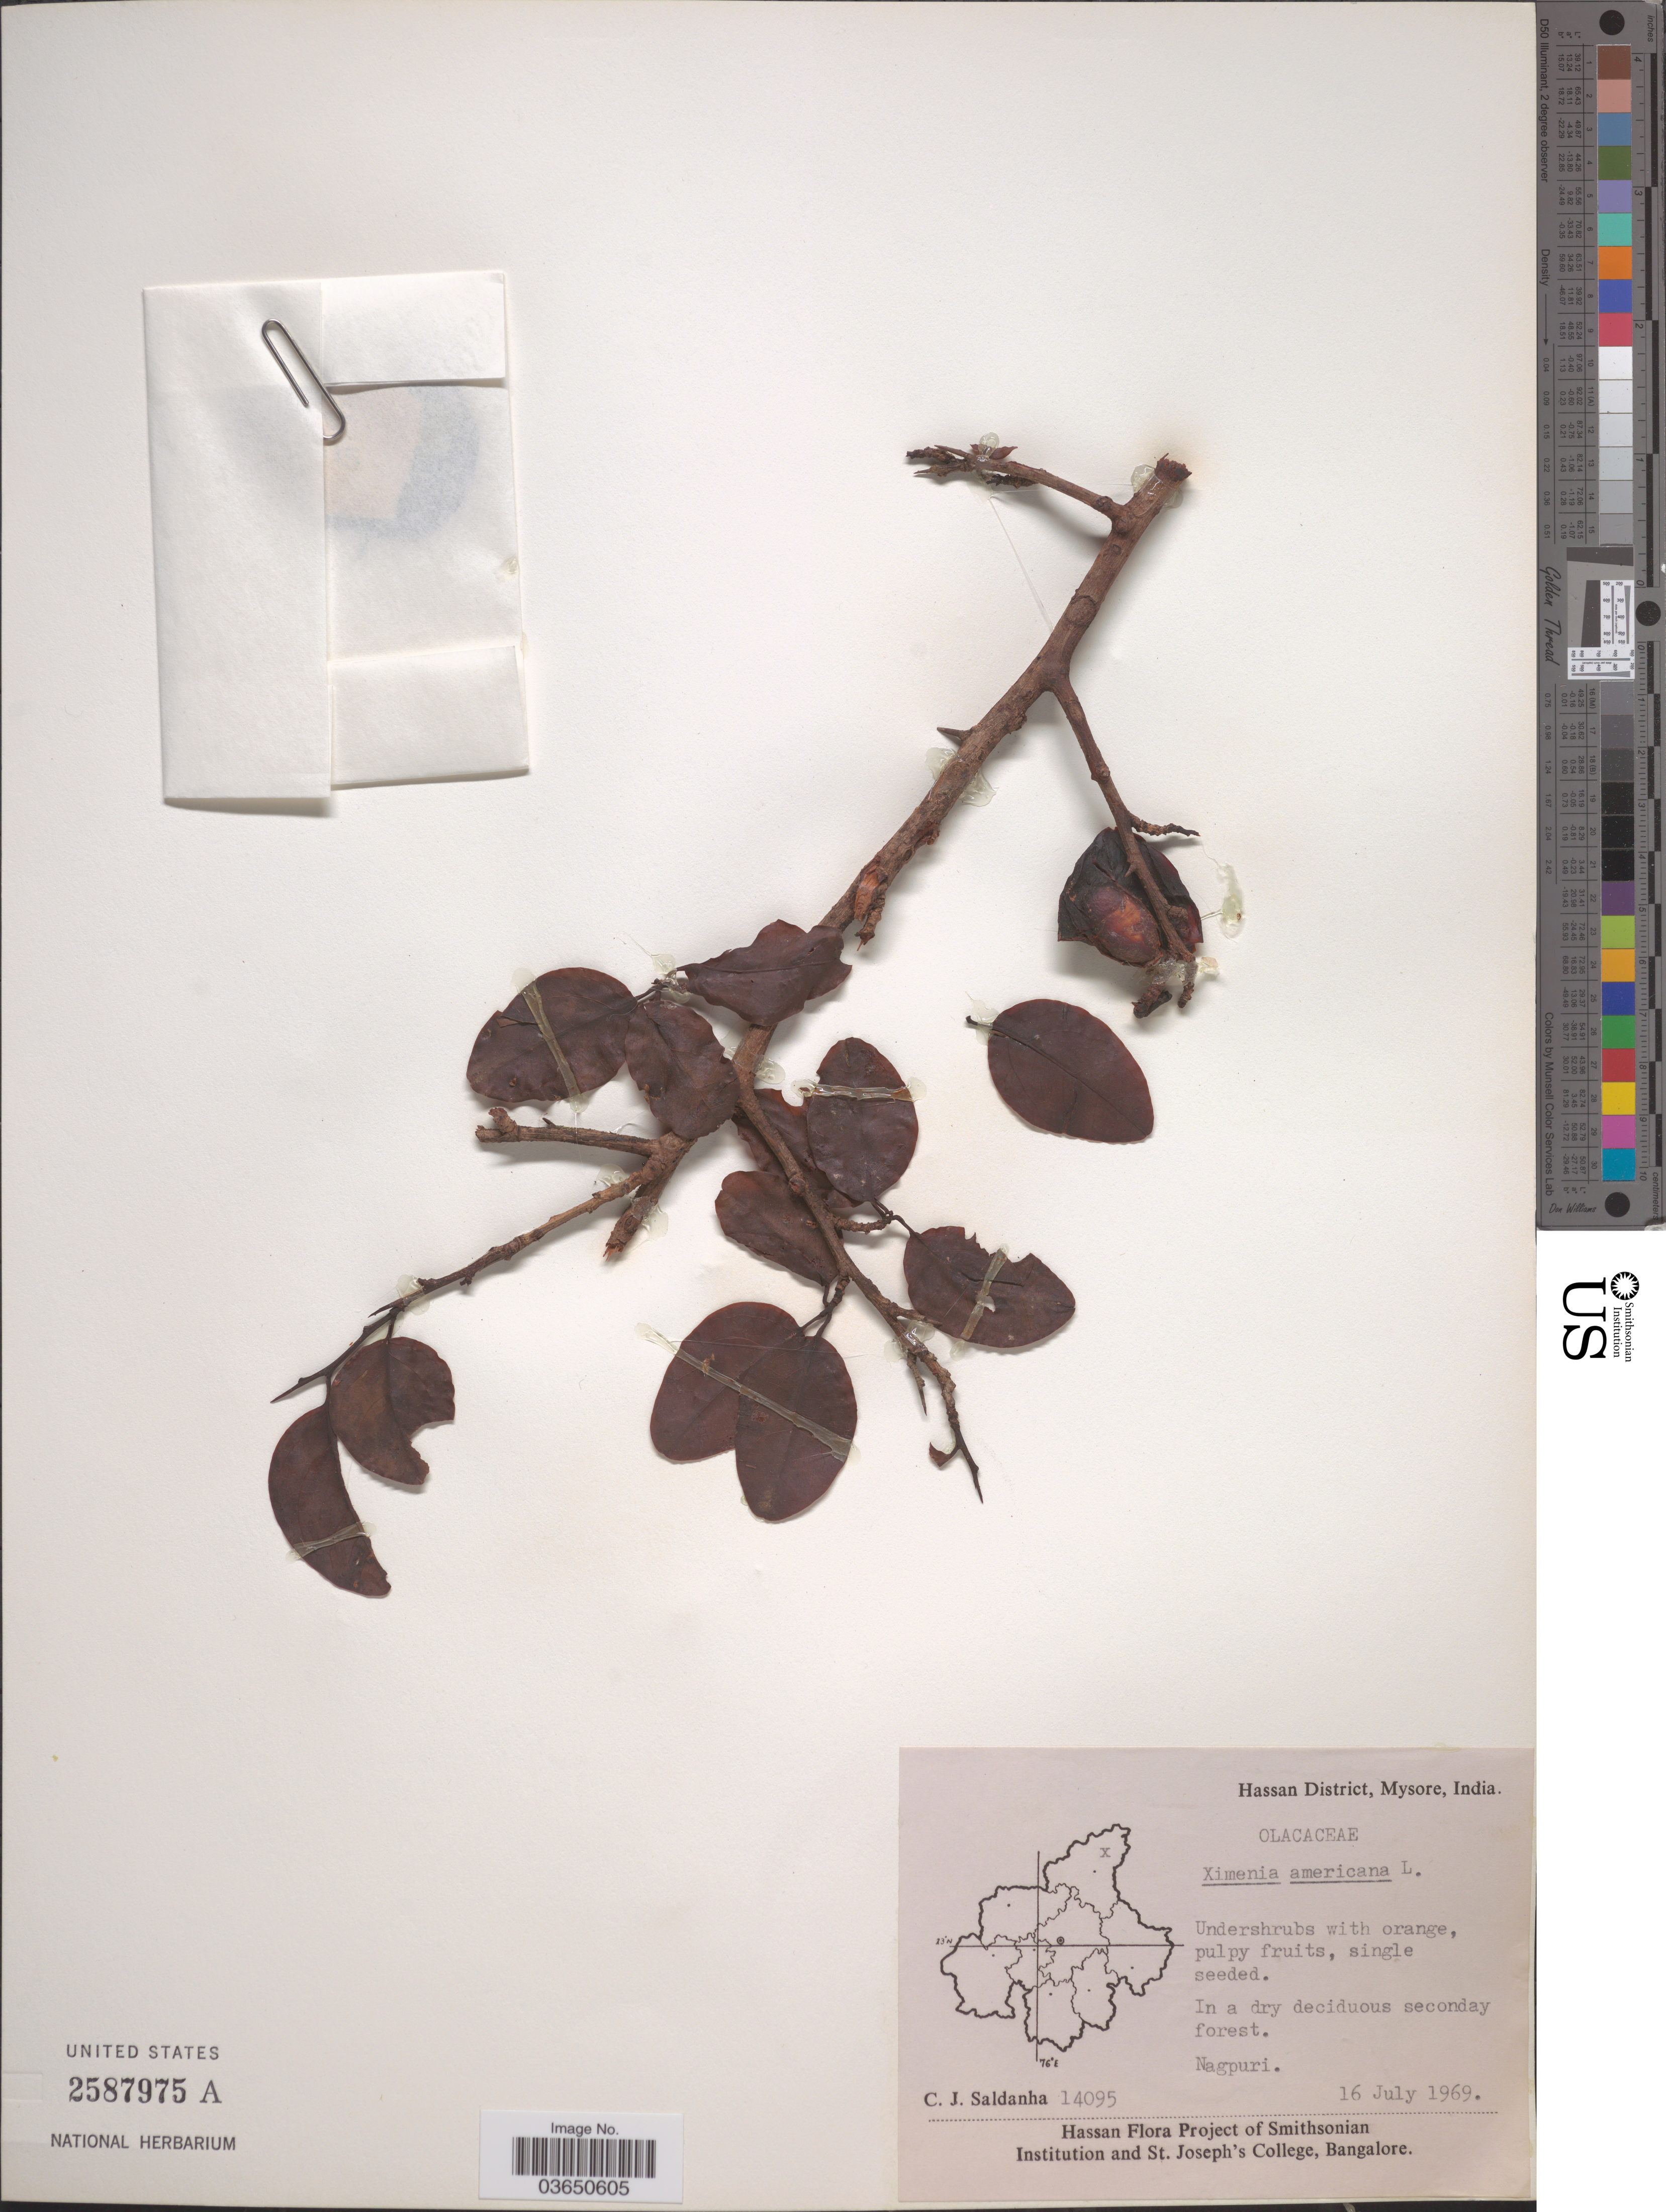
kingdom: Plantae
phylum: Tracheophyta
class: Magnoliopsida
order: Santalales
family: Ximeniaceae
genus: Ximenia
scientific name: Ximenia americana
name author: L.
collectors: C. J. Saldanha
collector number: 14095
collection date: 1969-07-16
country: India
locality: Hassan District, Mysore. Nagpuri.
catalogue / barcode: US 2587975A